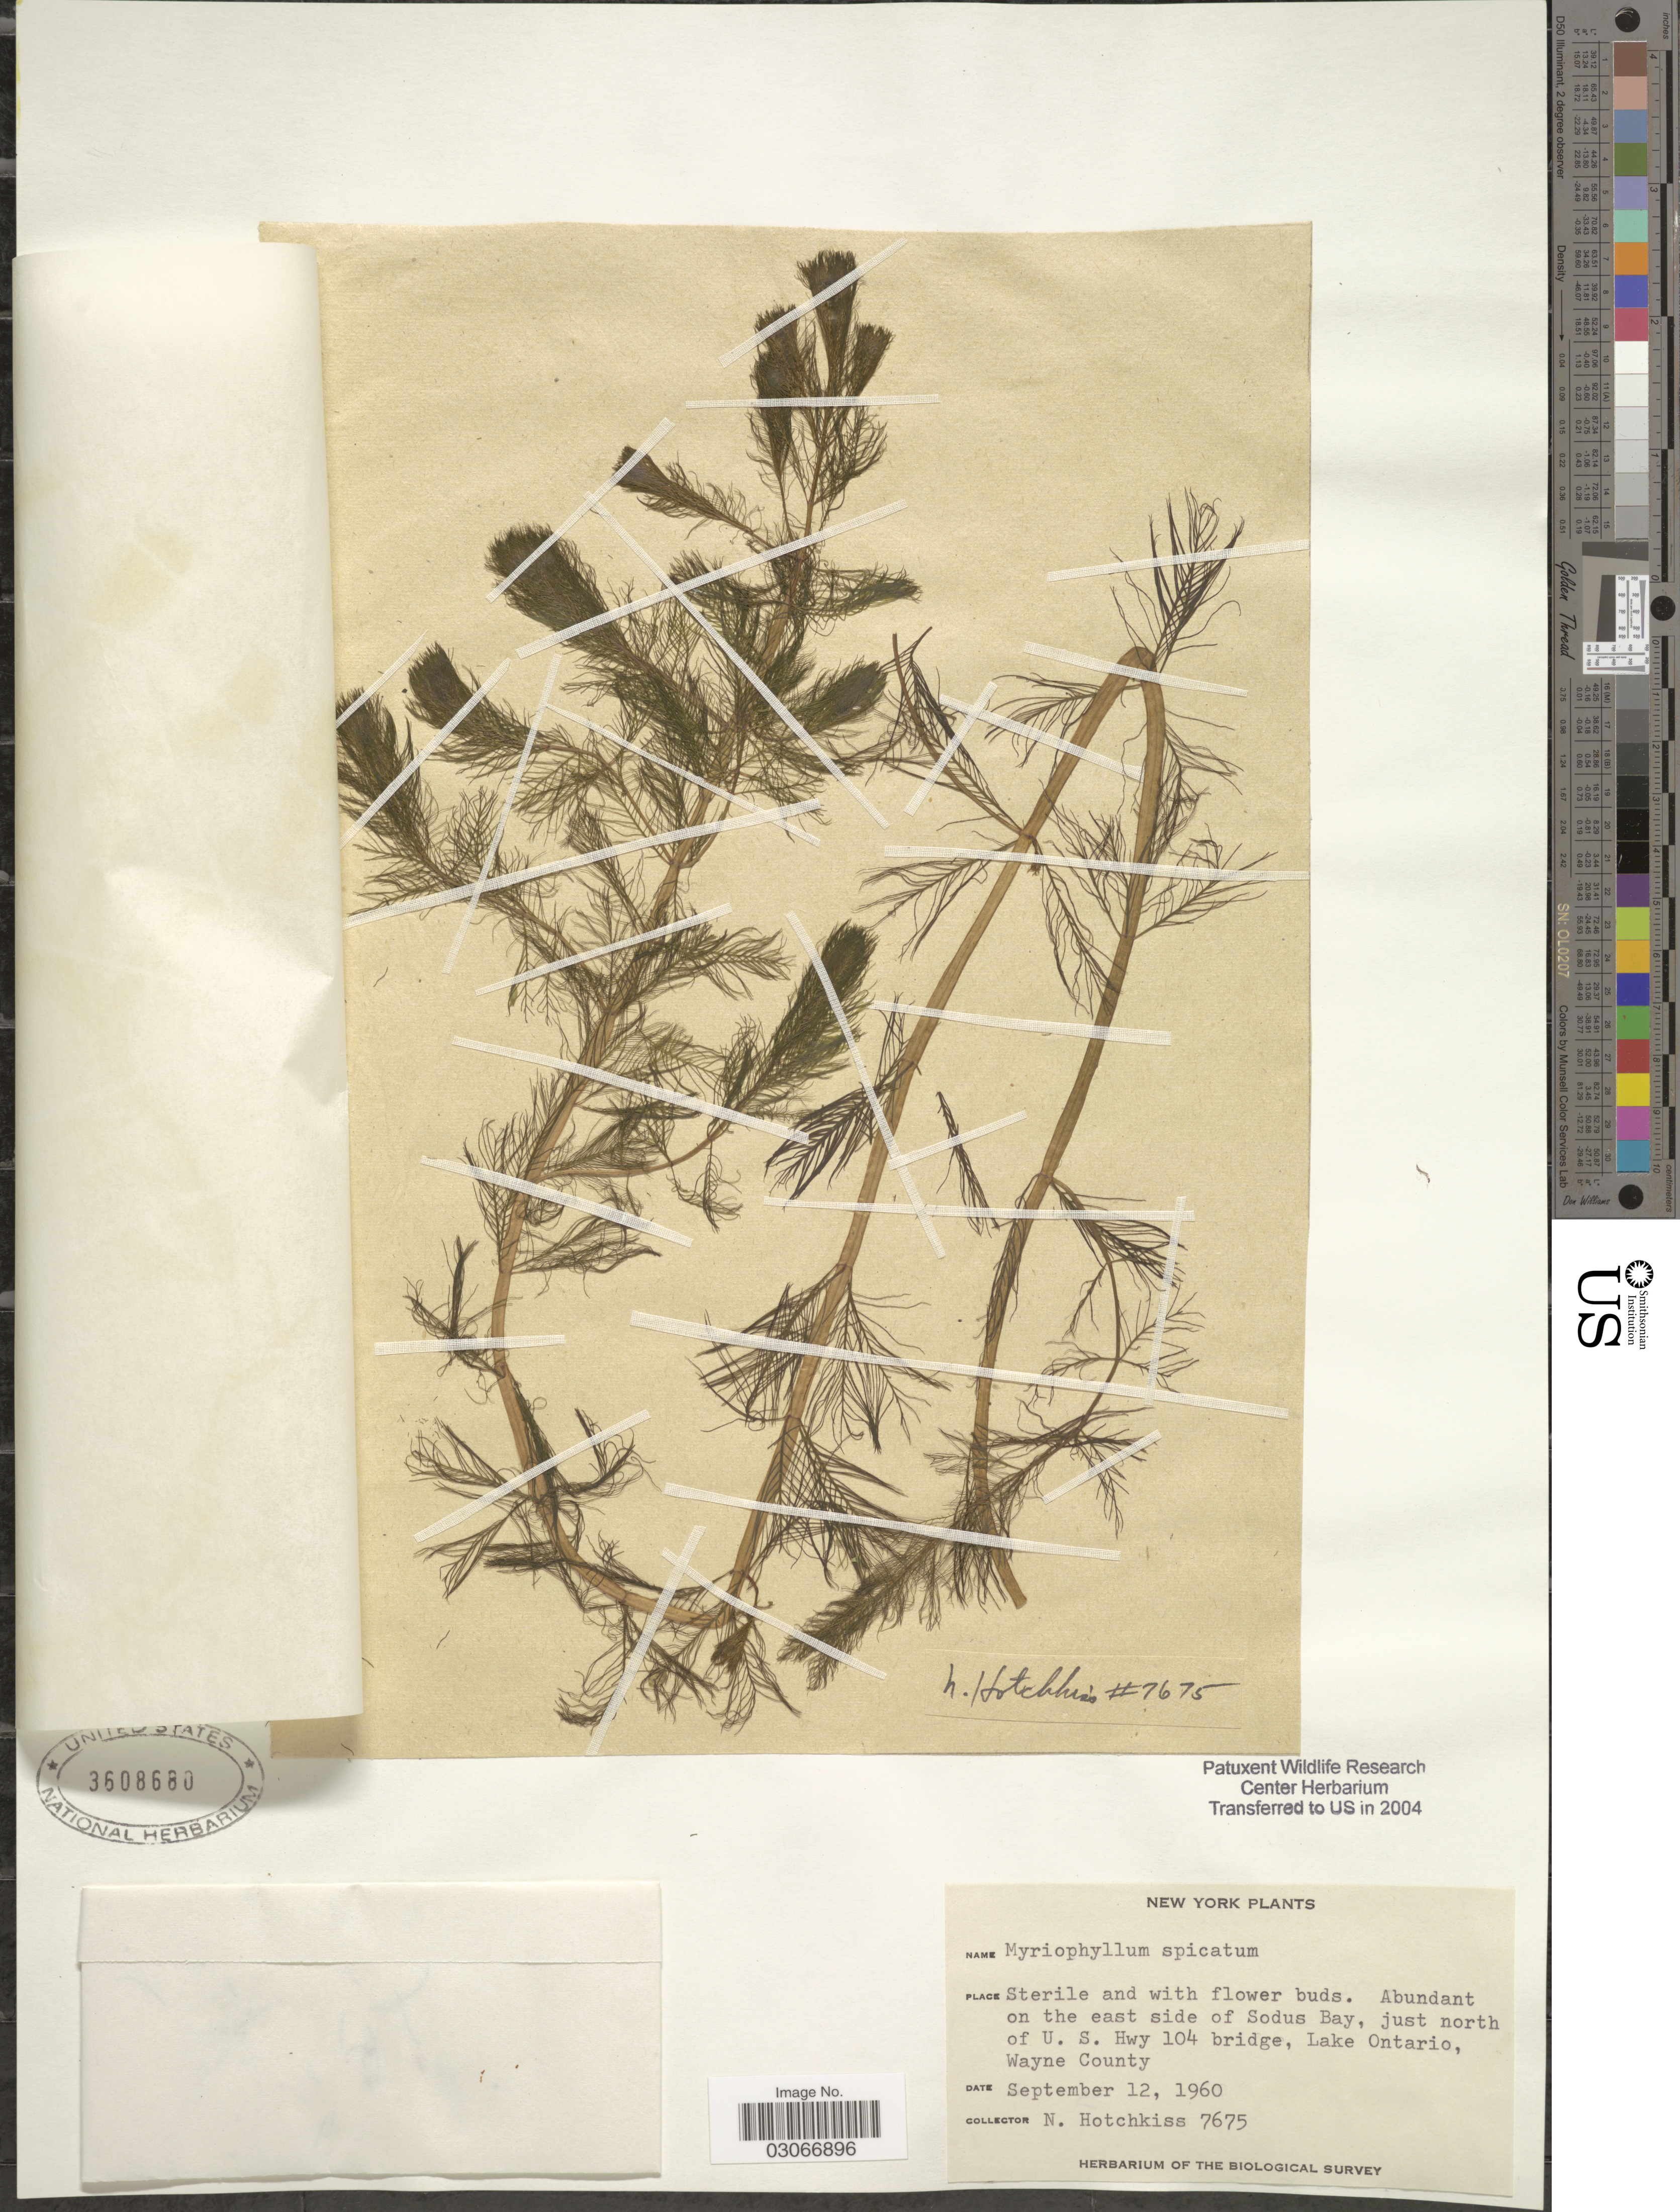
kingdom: Plantae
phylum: Tracheophyta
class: Magnoliopsida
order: Saxifragales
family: Haloragaceae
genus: Myriophyllum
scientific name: Myriophyllum exalbescens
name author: Fernald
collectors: N. Hotchkiss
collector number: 7675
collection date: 1960-09-12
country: United States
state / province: New York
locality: Abundant on the east side of Sodus Bay, just north of U.S. Hwy 104 bridge, Lake Ontario, Wayne County.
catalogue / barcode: US 3608680